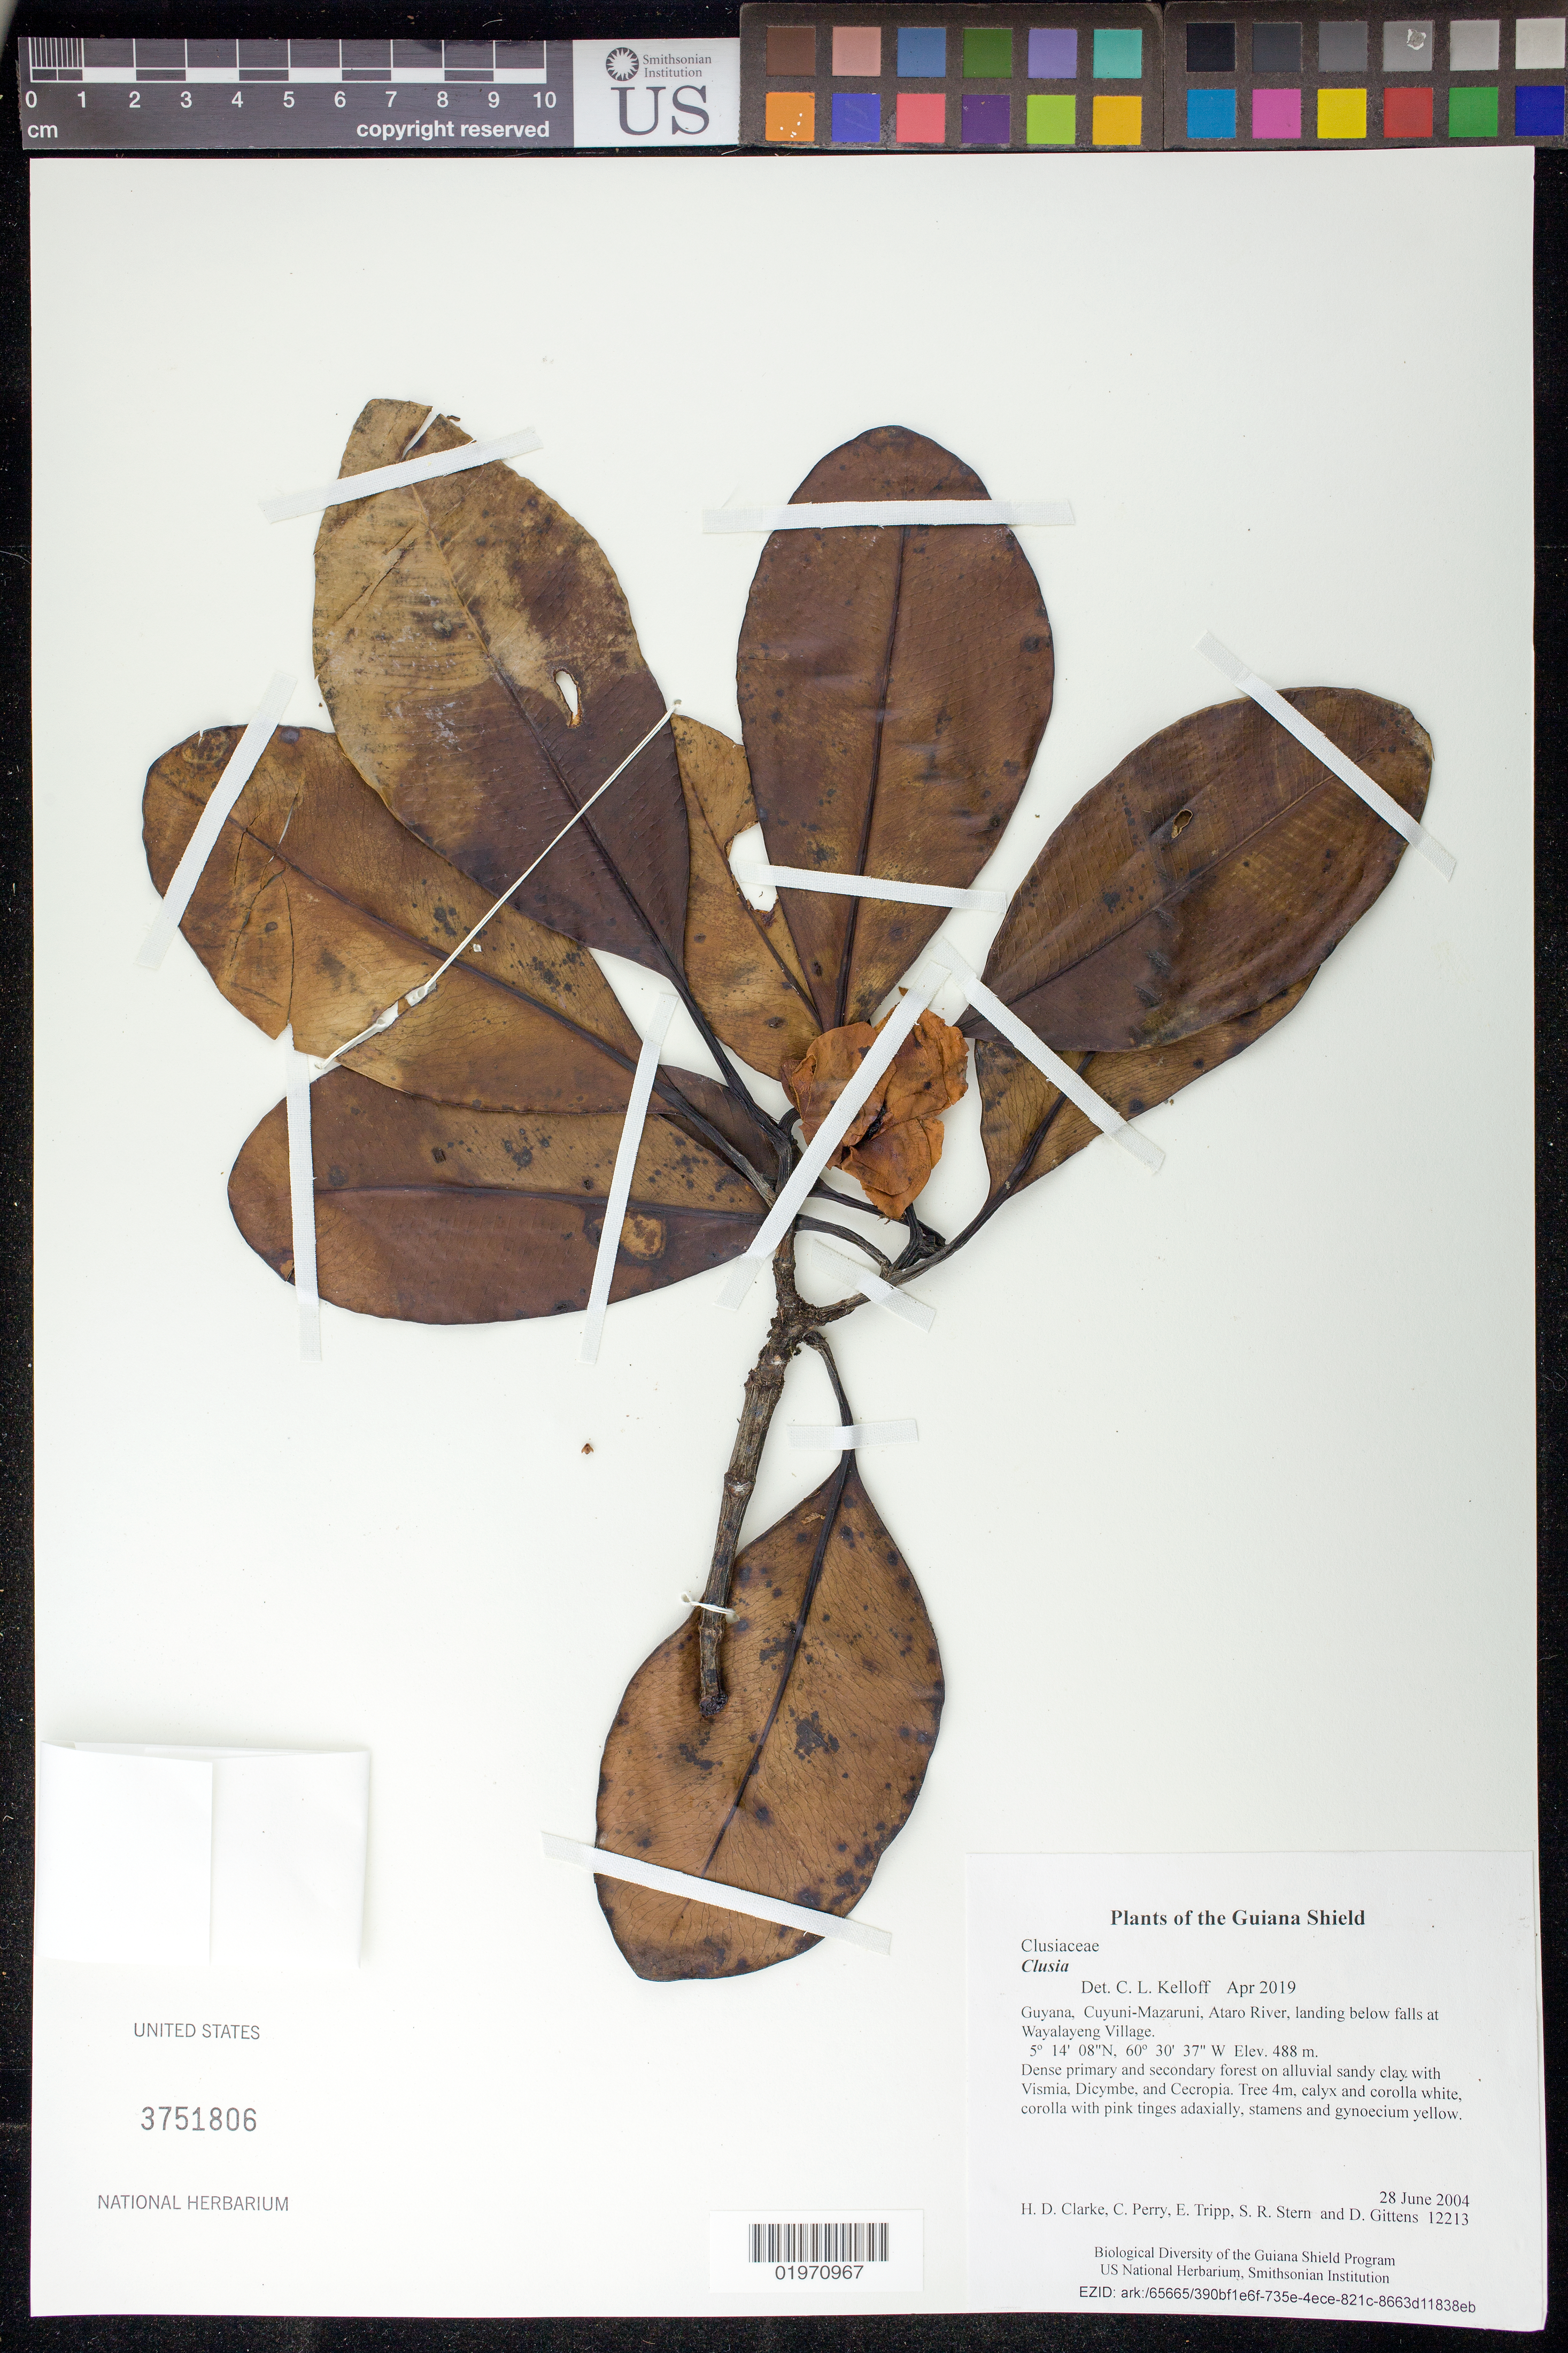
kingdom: Plantae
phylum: Tracheophyta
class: Magnoliopsida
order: Malpighiales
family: Clusiaceae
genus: Clusia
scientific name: Clusia sp.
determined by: Kelloff, C. L.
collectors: H. D. Clarke, C. Perry, E. Tripp, S. R. Stern & D. Gittens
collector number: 12213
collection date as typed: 28 June 2004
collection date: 2004-06-28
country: Guyana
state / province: Cuyuni-Mazaruni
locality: Ataro River, landing below falls at Wayalayeng Village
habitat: Dense primary and secondary forest on alluvial sandy clay with Vismia, Dicymbe, and Cecropia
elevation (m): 488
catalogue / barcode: US 3751806